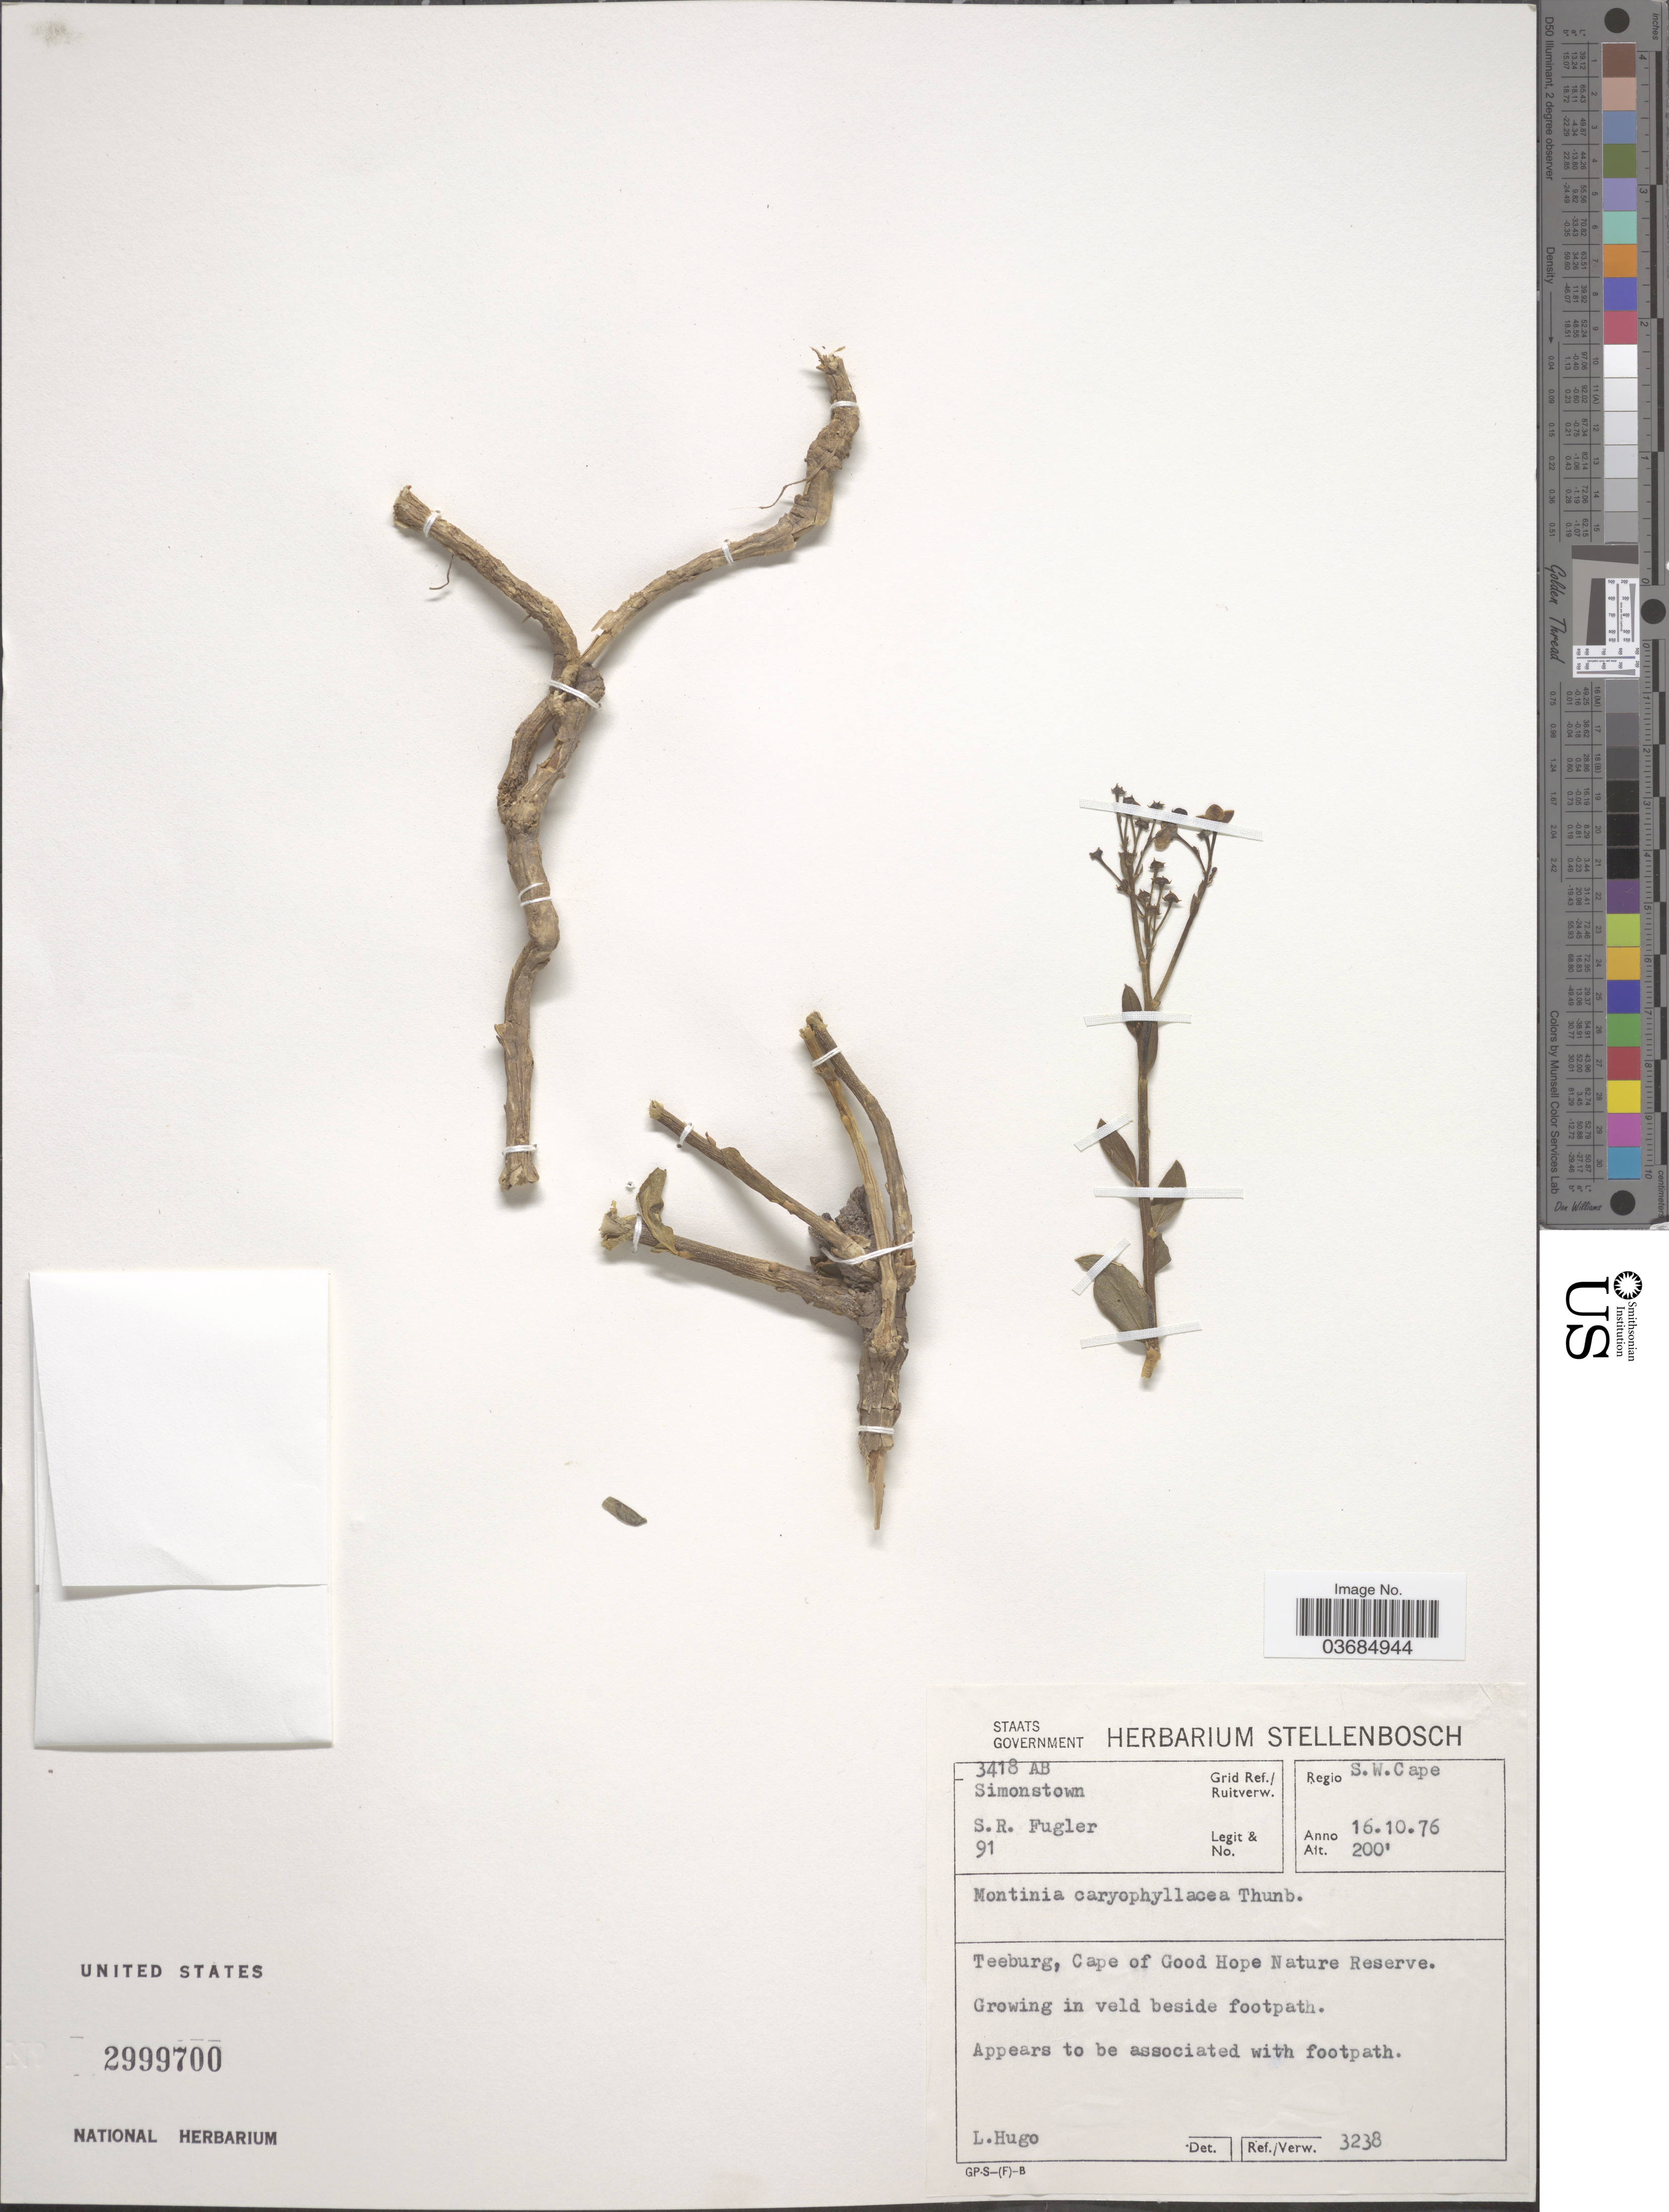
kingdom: Plantae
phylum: Tracheophyta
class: Magnoliopsida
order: Solanales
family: Montiniaceae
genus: Montinia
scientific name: Montinia caryophyllacea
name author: Thunb.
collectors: S. Fugler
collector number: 91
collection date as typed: Transcribed d/m/y: 16/10/76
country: South Africa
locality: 3418 AB Simonstown Grid Ref./Ruitverw. Regio S.W.Cape. Teeburg, Cape of Good Hope Nature Reserve.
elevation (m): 61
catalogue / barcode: US 2999700